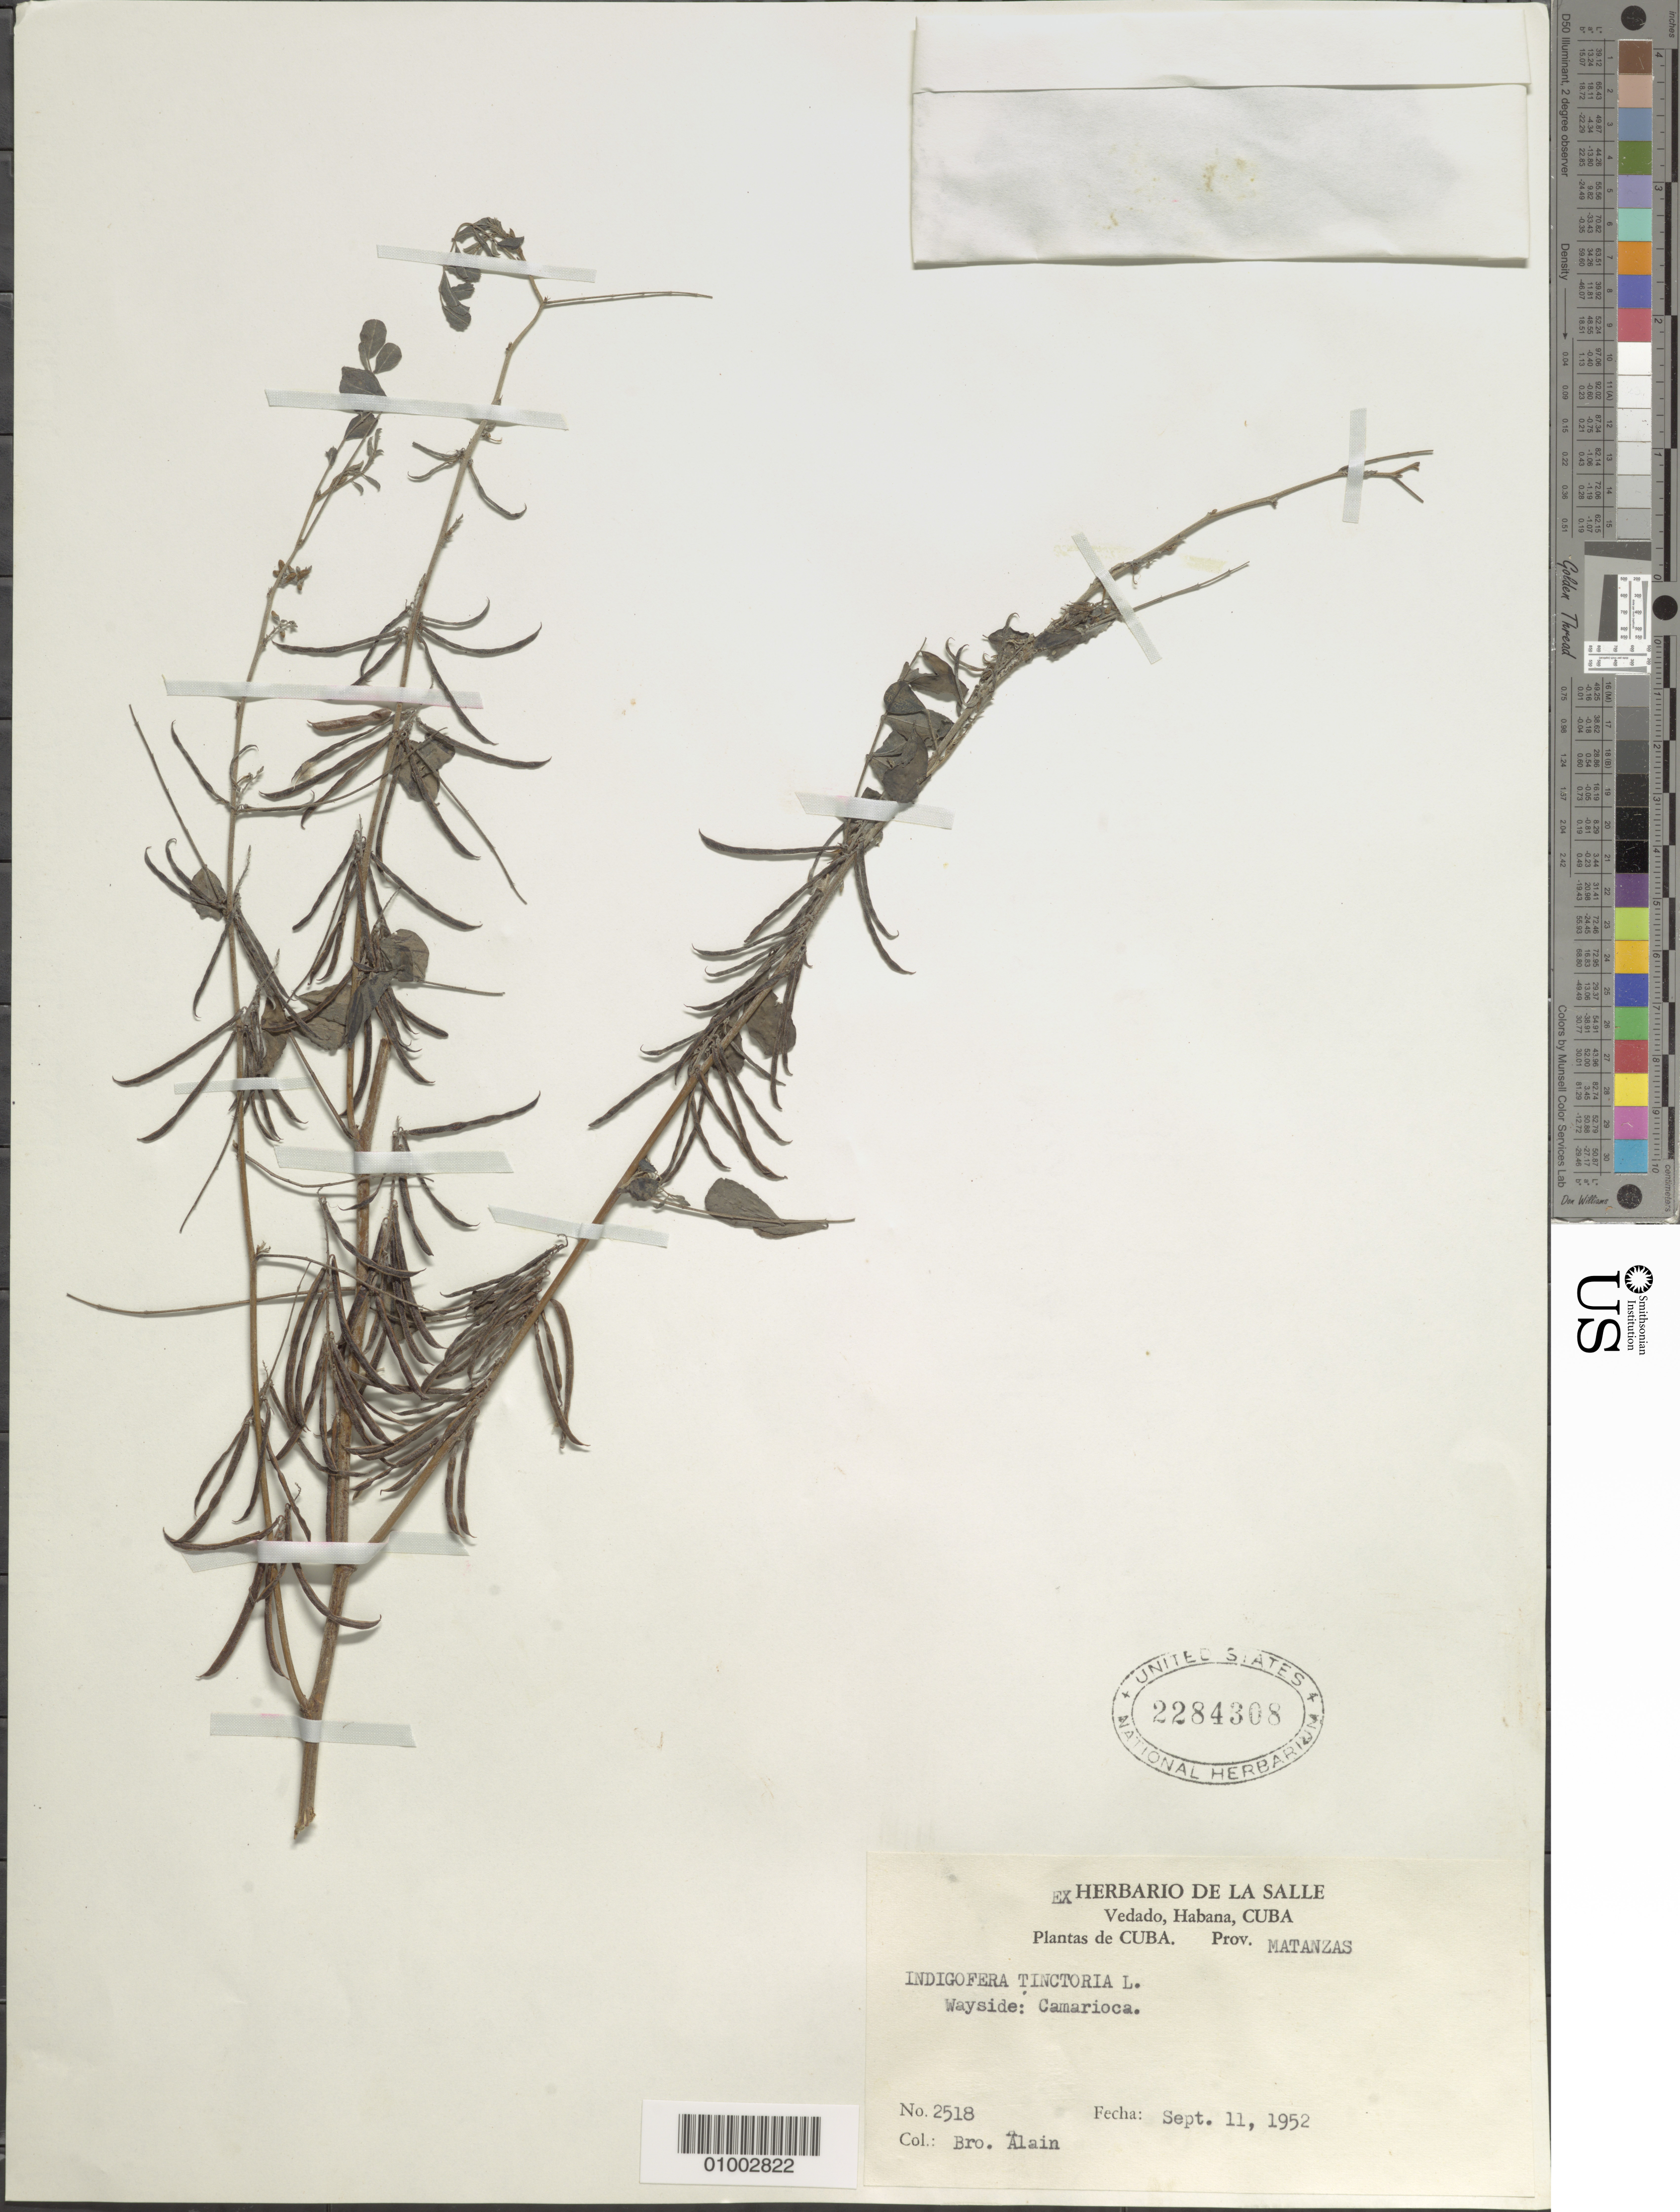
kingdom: Plantae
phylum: Tracheophyta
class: Magnoliopsida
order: Fabales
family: Fabaceae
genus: Indigofera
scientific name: Indigofera tinctoria sensu Naves non L.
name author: Naves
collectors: A. H. Liogier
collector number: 2518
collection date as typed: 11 Sep 1952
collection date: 1952-09-11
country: Cuba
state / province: Matanzas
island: Cuba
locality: Camarioca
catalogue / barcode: US 2284308